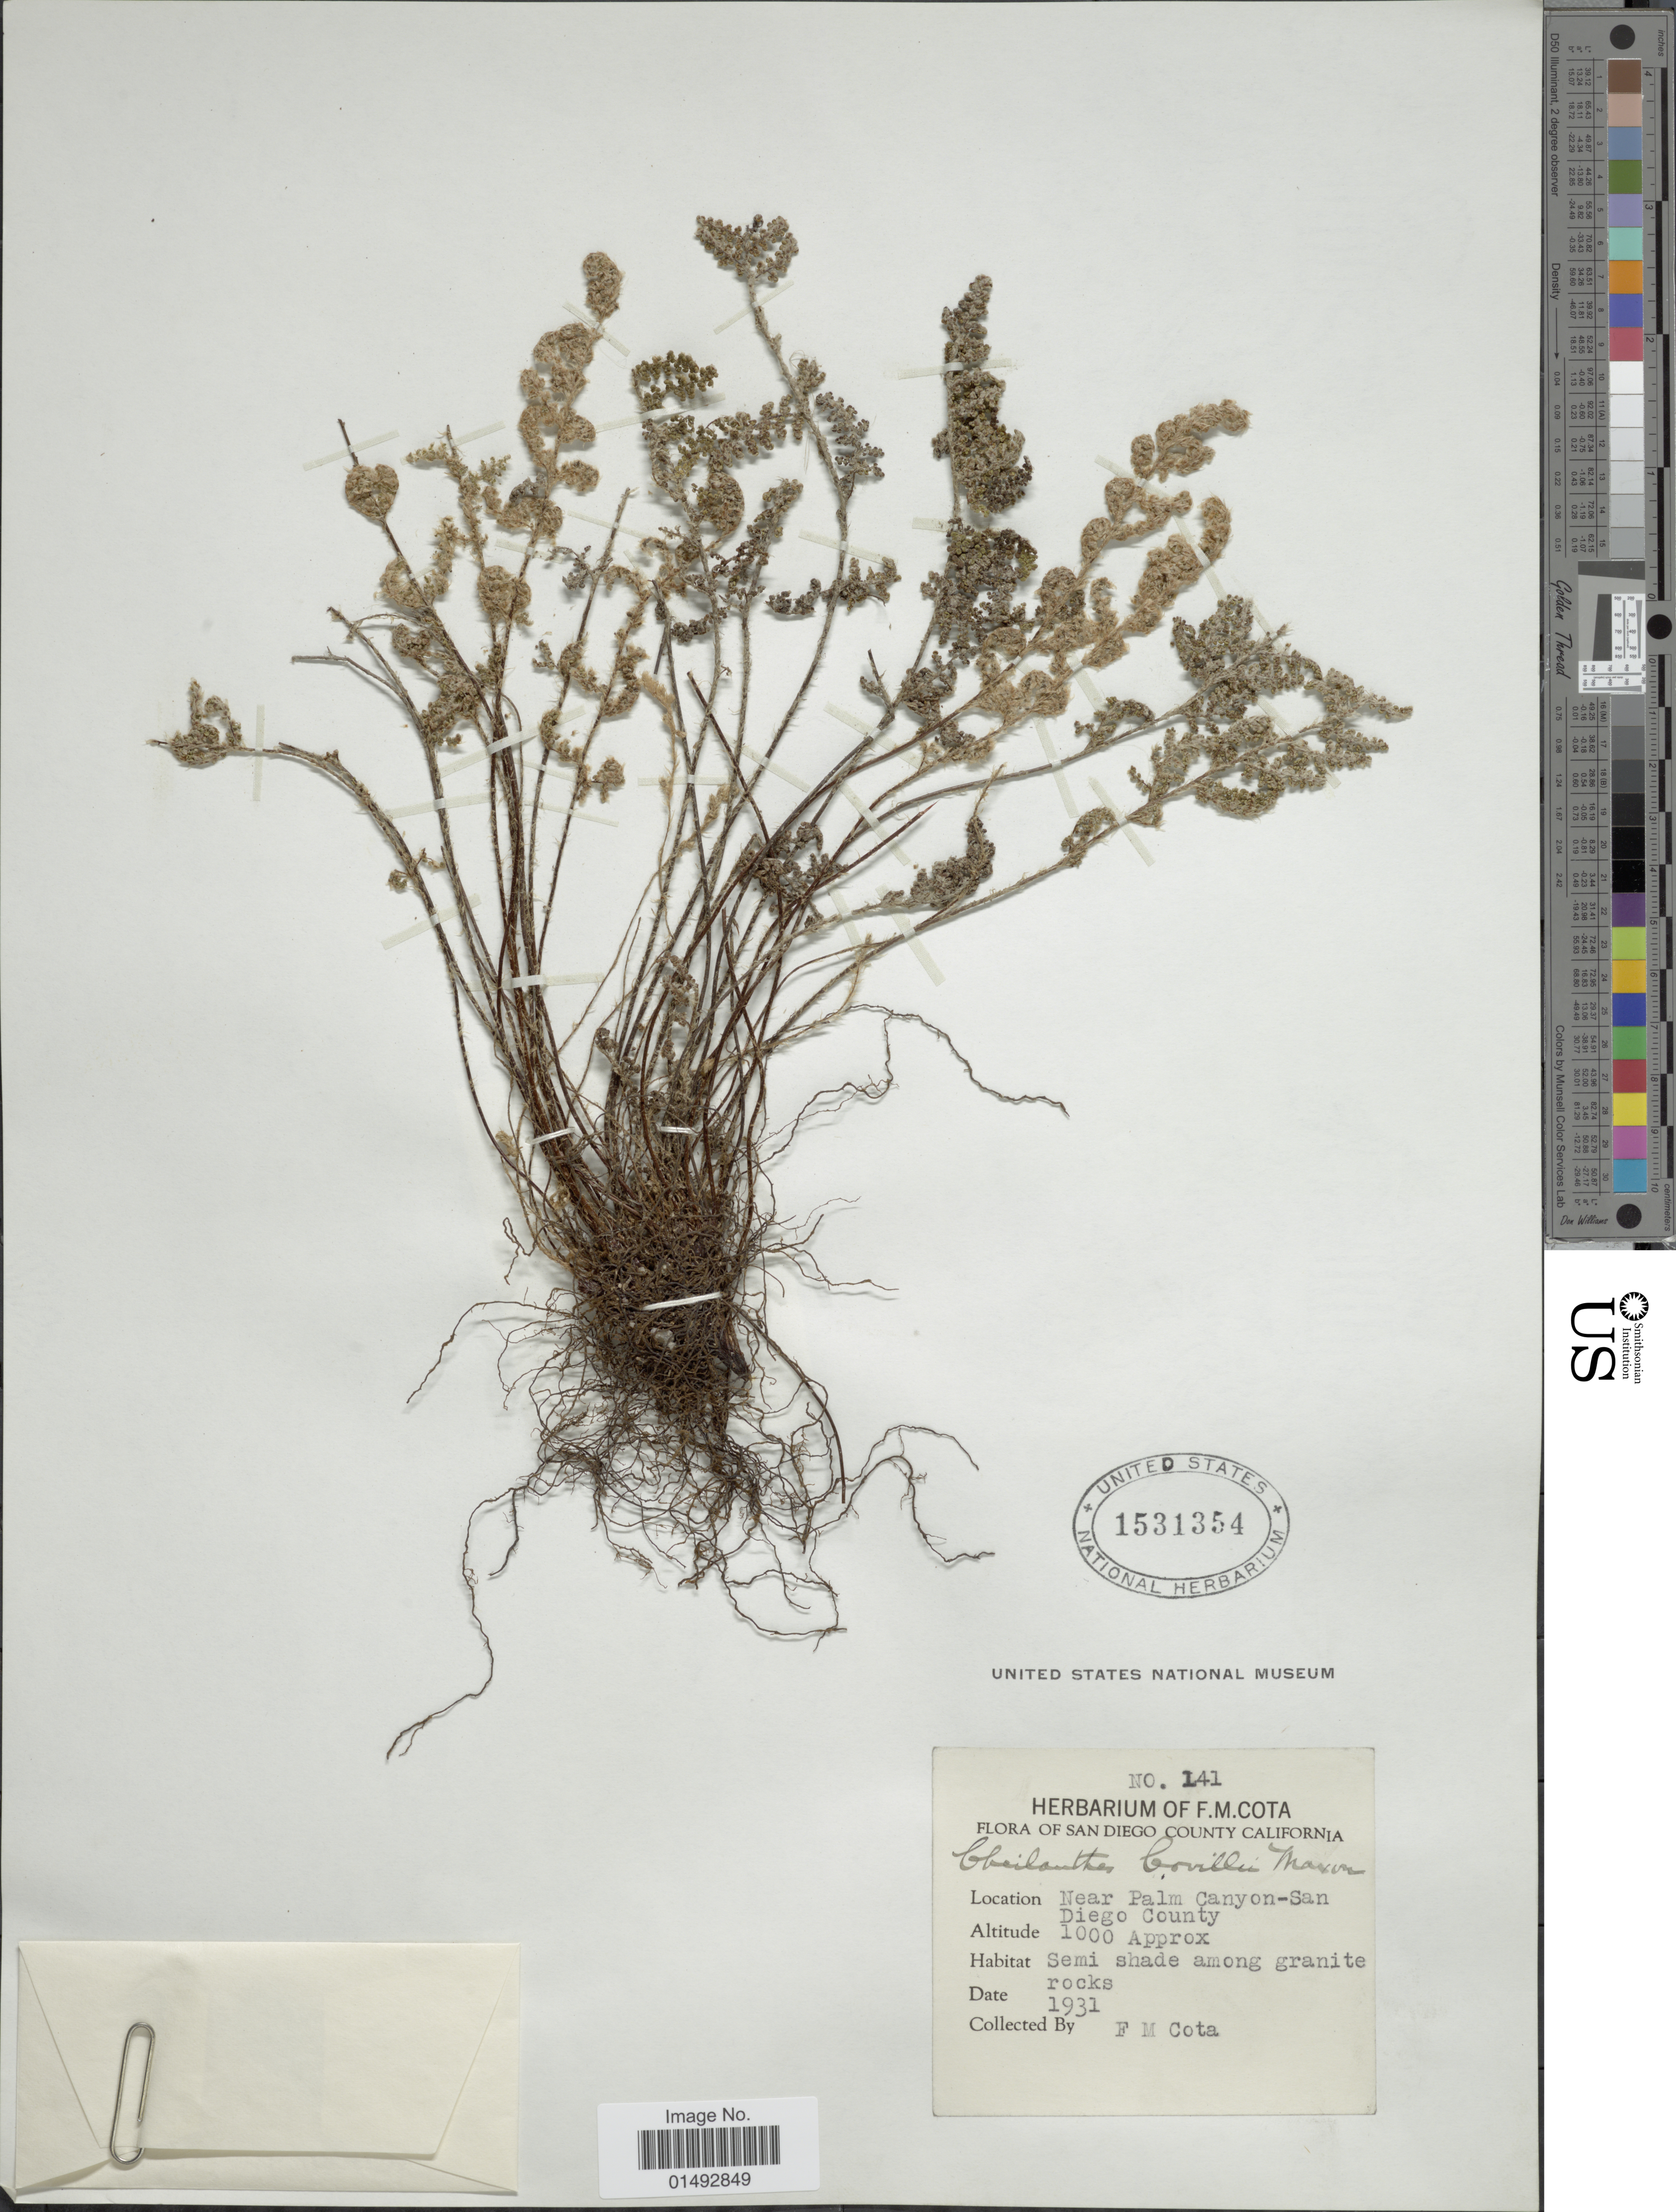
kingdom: Plantae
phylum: Tracheophyta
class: Polypodiopsida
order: Polypodiales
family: Pteridaceae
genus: Myriopteris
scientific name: Myriopteris covillei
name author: (Maxon) Á. Löve & D. Löve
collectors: F. Cota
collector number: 141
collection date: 1931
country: United States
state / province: California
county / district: San Diego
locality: San Diego, Near Palm Canyon-San Diego County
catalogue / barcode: US 1531354